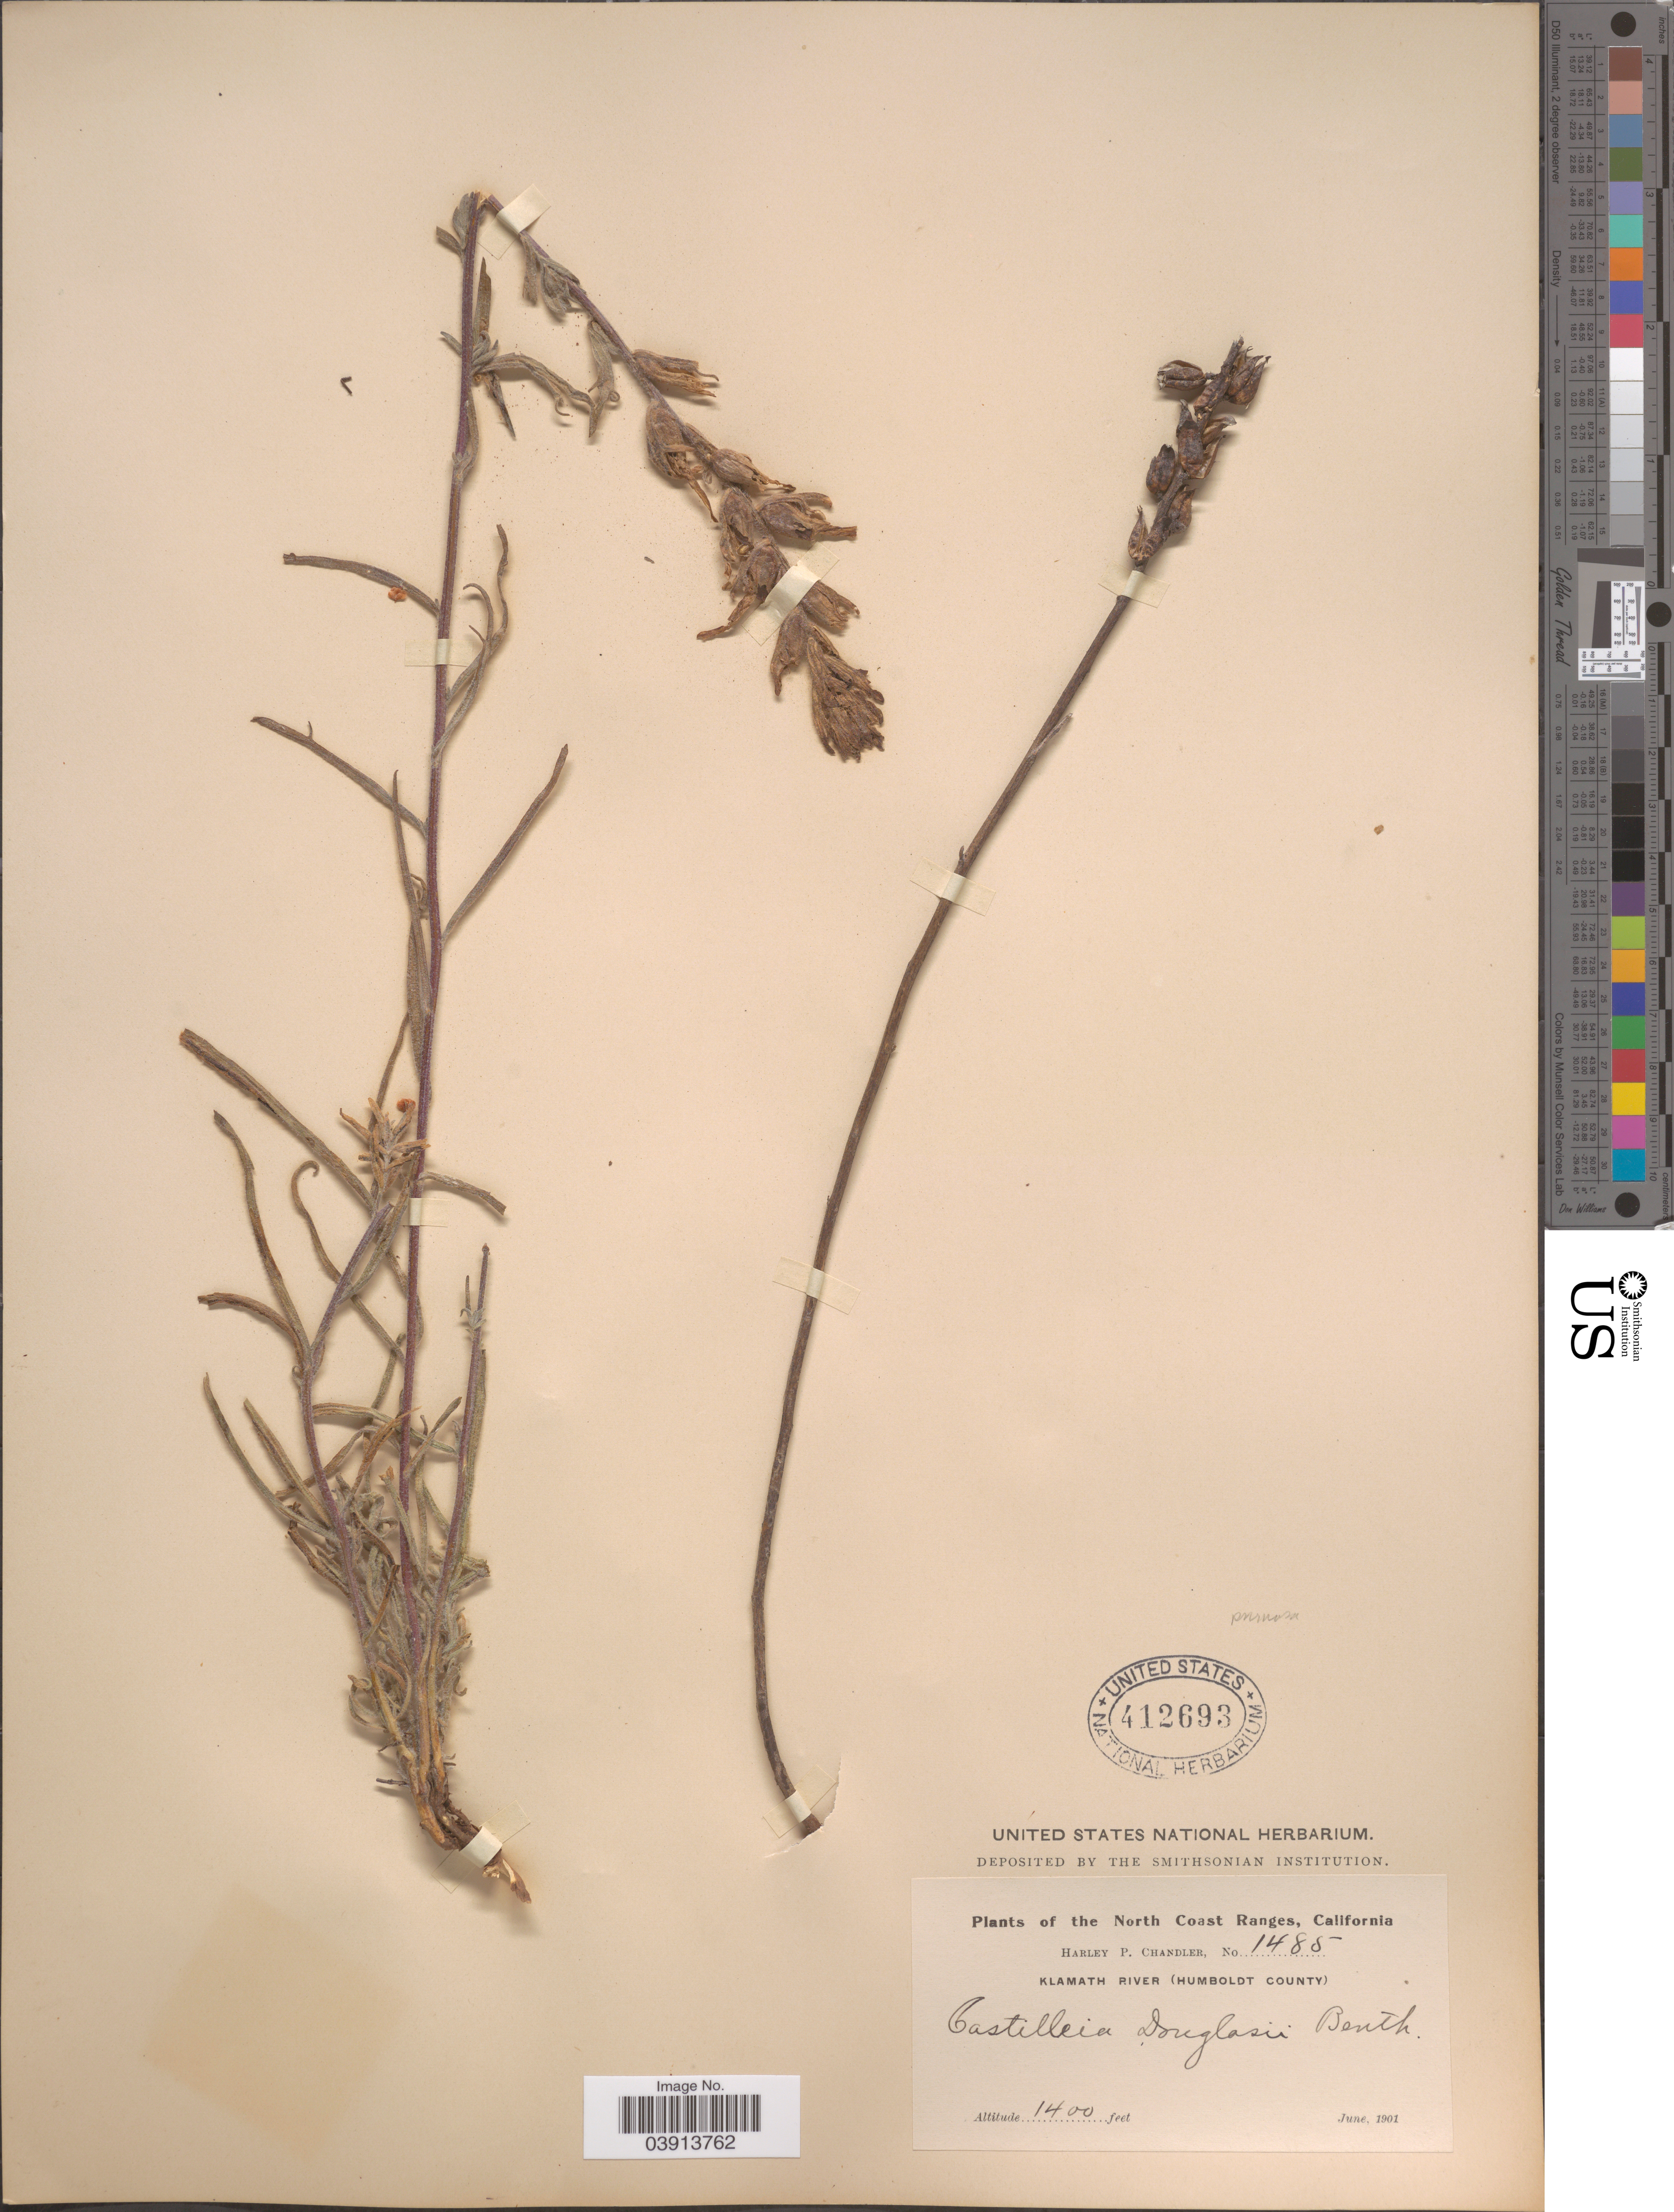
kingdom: Plantae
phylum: Tracheophyta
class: Magnoliopsida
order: Lamiales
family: Orobanchaceae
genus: Castilleja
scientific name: Castilleja pruinosa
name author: Fernald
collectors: H. Chandler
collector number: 1485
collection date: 1901-06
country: United States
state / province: California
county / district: Humboldt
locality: North Coast Ranges. Klamath River (Humboldt County).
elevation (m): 427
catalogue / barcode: US 412693